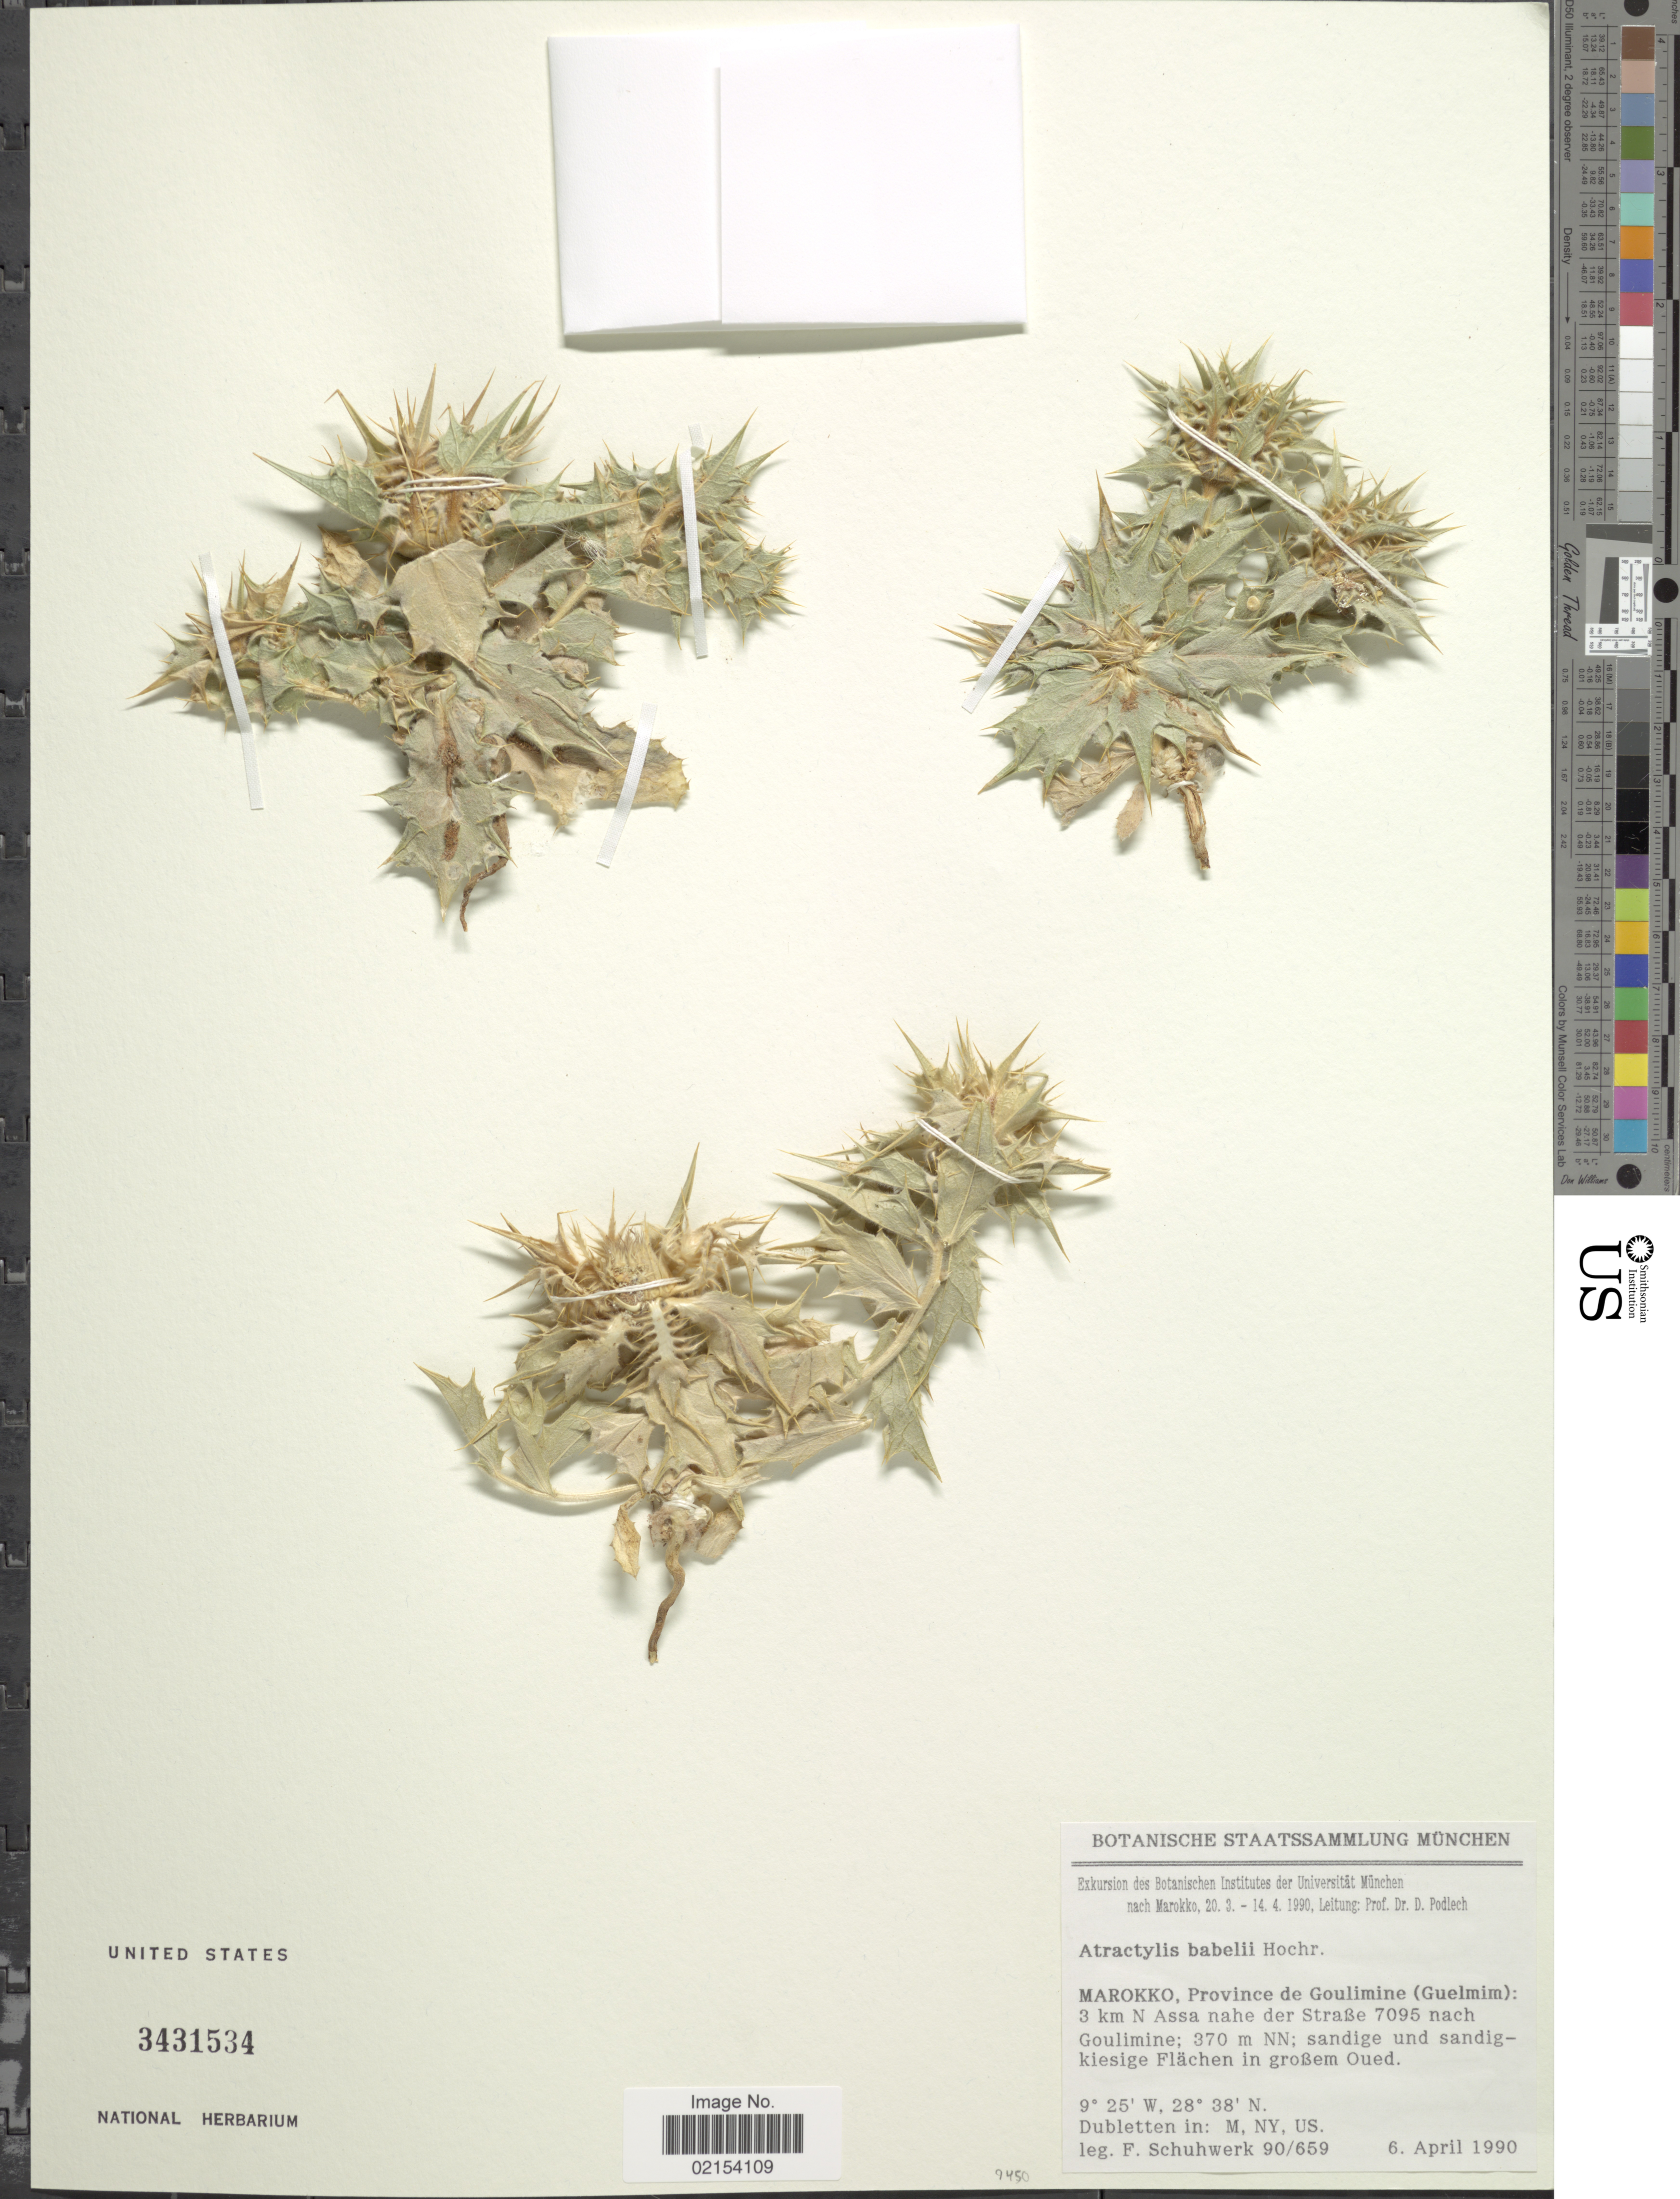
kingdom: Plantae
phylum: Tracheophyta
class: Magnoliopsida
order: Asterales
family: Asteraceae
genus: Atractylis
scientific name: Atractylis babelii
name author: Hochr.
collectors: Schuhwerk, F.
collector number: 90/659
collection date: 1990-04-06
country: Morocco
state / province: Guelmim-Es Smara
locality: Province de Goulimine. 3 km N Assa nahe der Strabe 7095 nach Goulimine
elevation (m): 370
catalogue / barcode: US 3431534